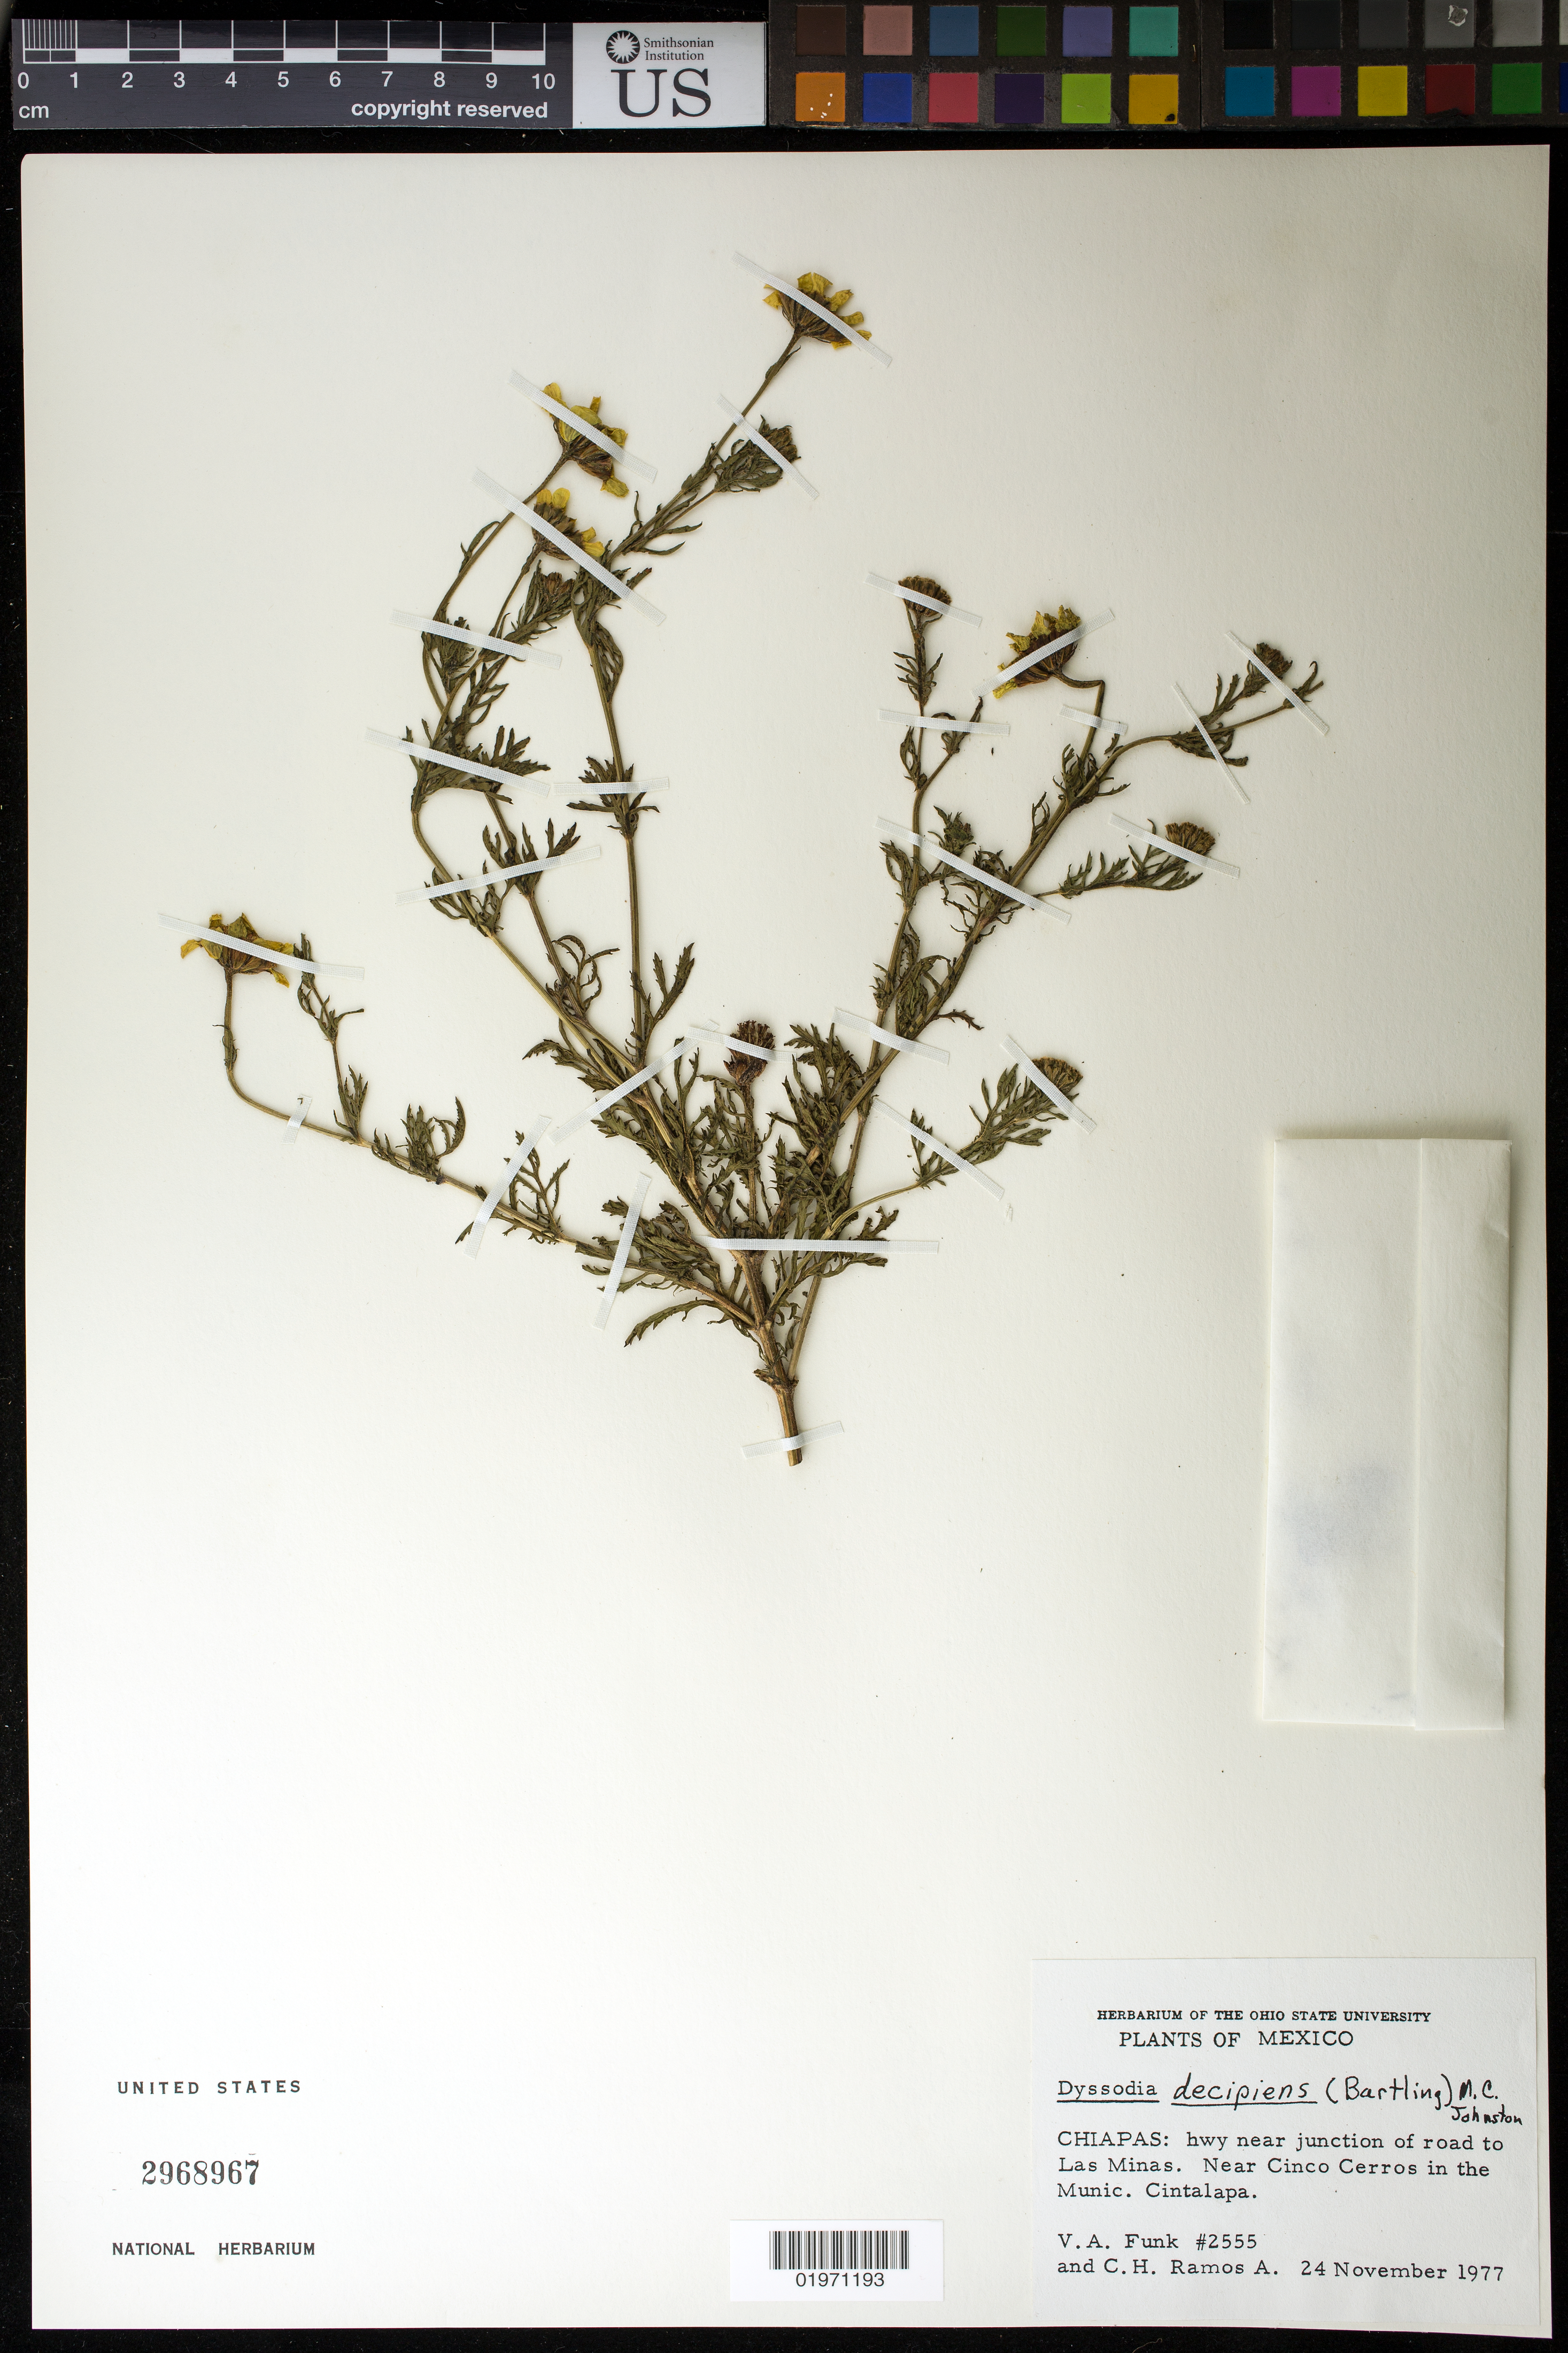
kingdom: Plantae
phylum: Tracheophyta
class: Magnoliopsida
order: Asterales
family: Asteraceae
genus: Dyssodia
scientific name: Dyssodia decipiens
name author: (Bartl.) M.C. Johnst. ex M.C. Johnst. & B.L. Turner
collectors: V. Funk & C. H. Ramos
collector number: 2555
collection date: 1977-11-24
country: Mexico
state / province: Chiapas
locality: Hwy 190 near jct of road to Las Minas. Near Cinco Cerros in the Municipo Cintalapa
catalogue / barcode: US 2968967